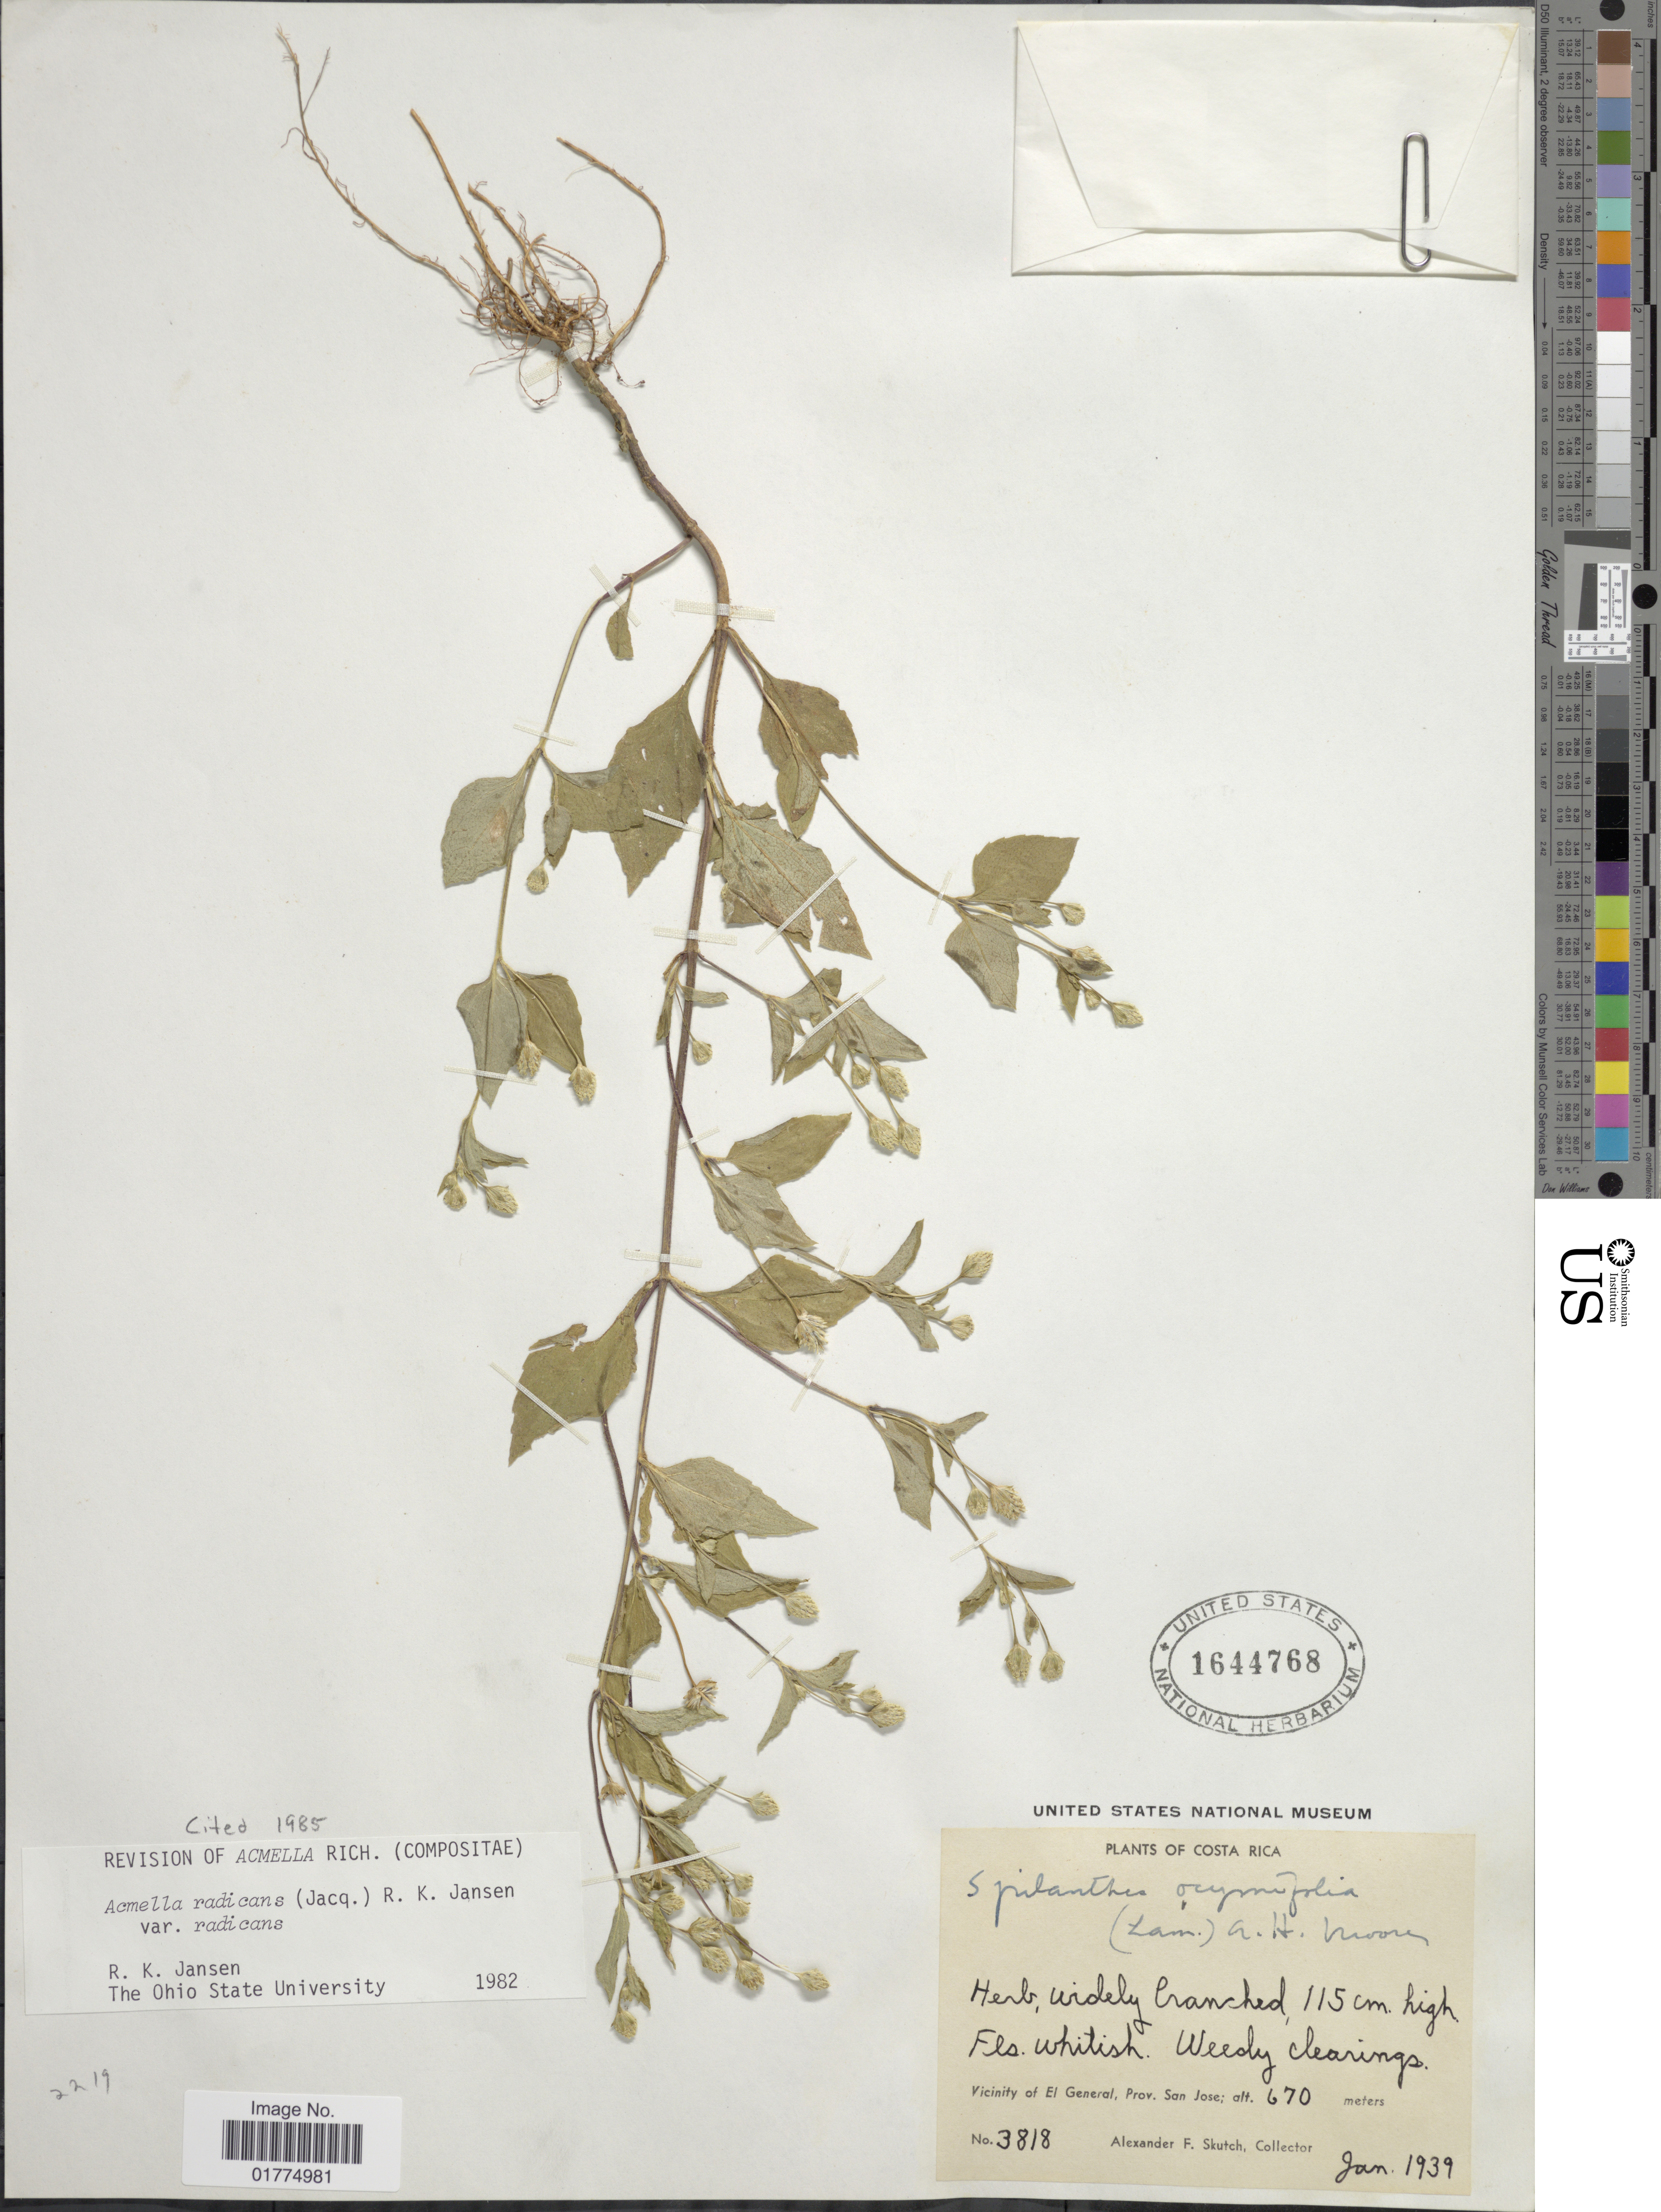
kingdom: Plantae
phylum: Tracheophyta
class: Magnoliopsida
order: Asterales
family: Asteraceae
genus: Acmella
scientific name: Acmella radicans var. radicans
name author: (Jacq.) R.K. Jansen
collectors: A. F. Skutch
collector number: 3818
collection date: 1939-01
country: Costa Rica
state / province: San José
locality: Vicinity of El General, Prov. San Jose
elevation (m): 670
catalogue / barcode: US 1644768